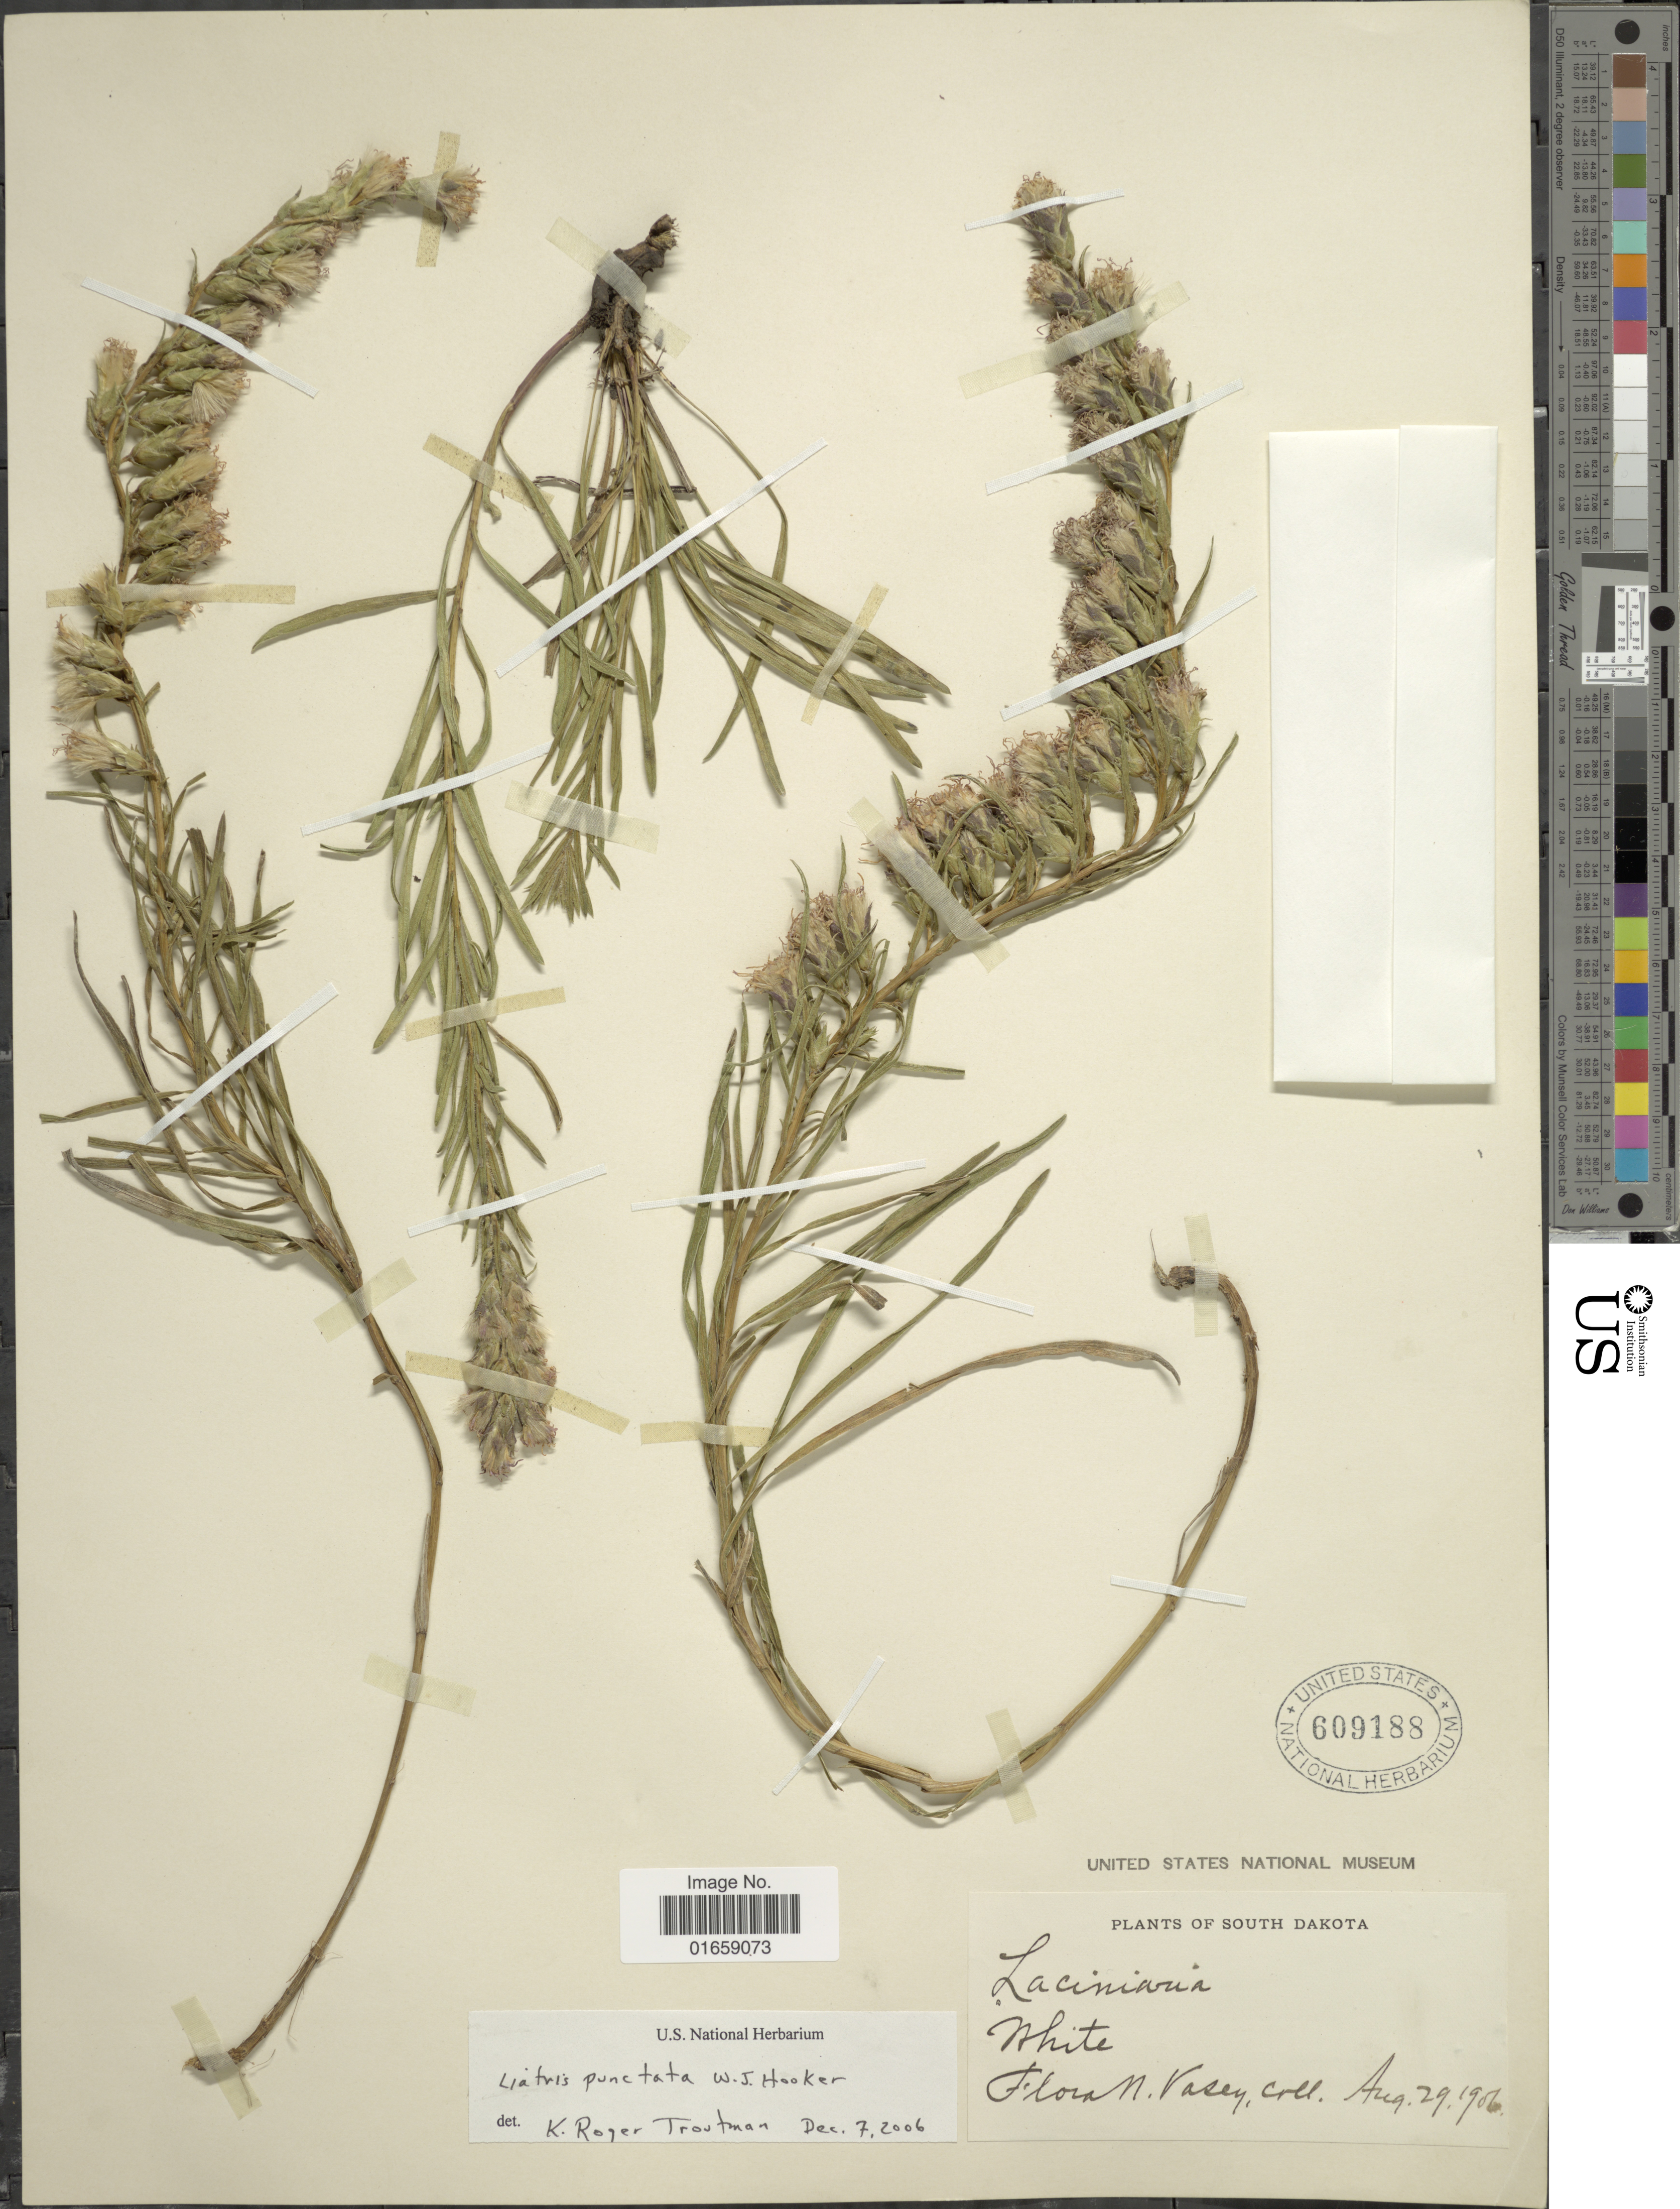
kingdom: Plantae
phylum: Tracheophyta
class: Magnoliopsida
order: Asterales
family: Asteraceae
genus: Liatris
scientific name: Liatris punctata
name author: Hook.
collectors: F. N. Vasey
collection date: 1906-08-29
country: United States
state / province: South Dakota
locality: White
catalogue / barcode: US 609188